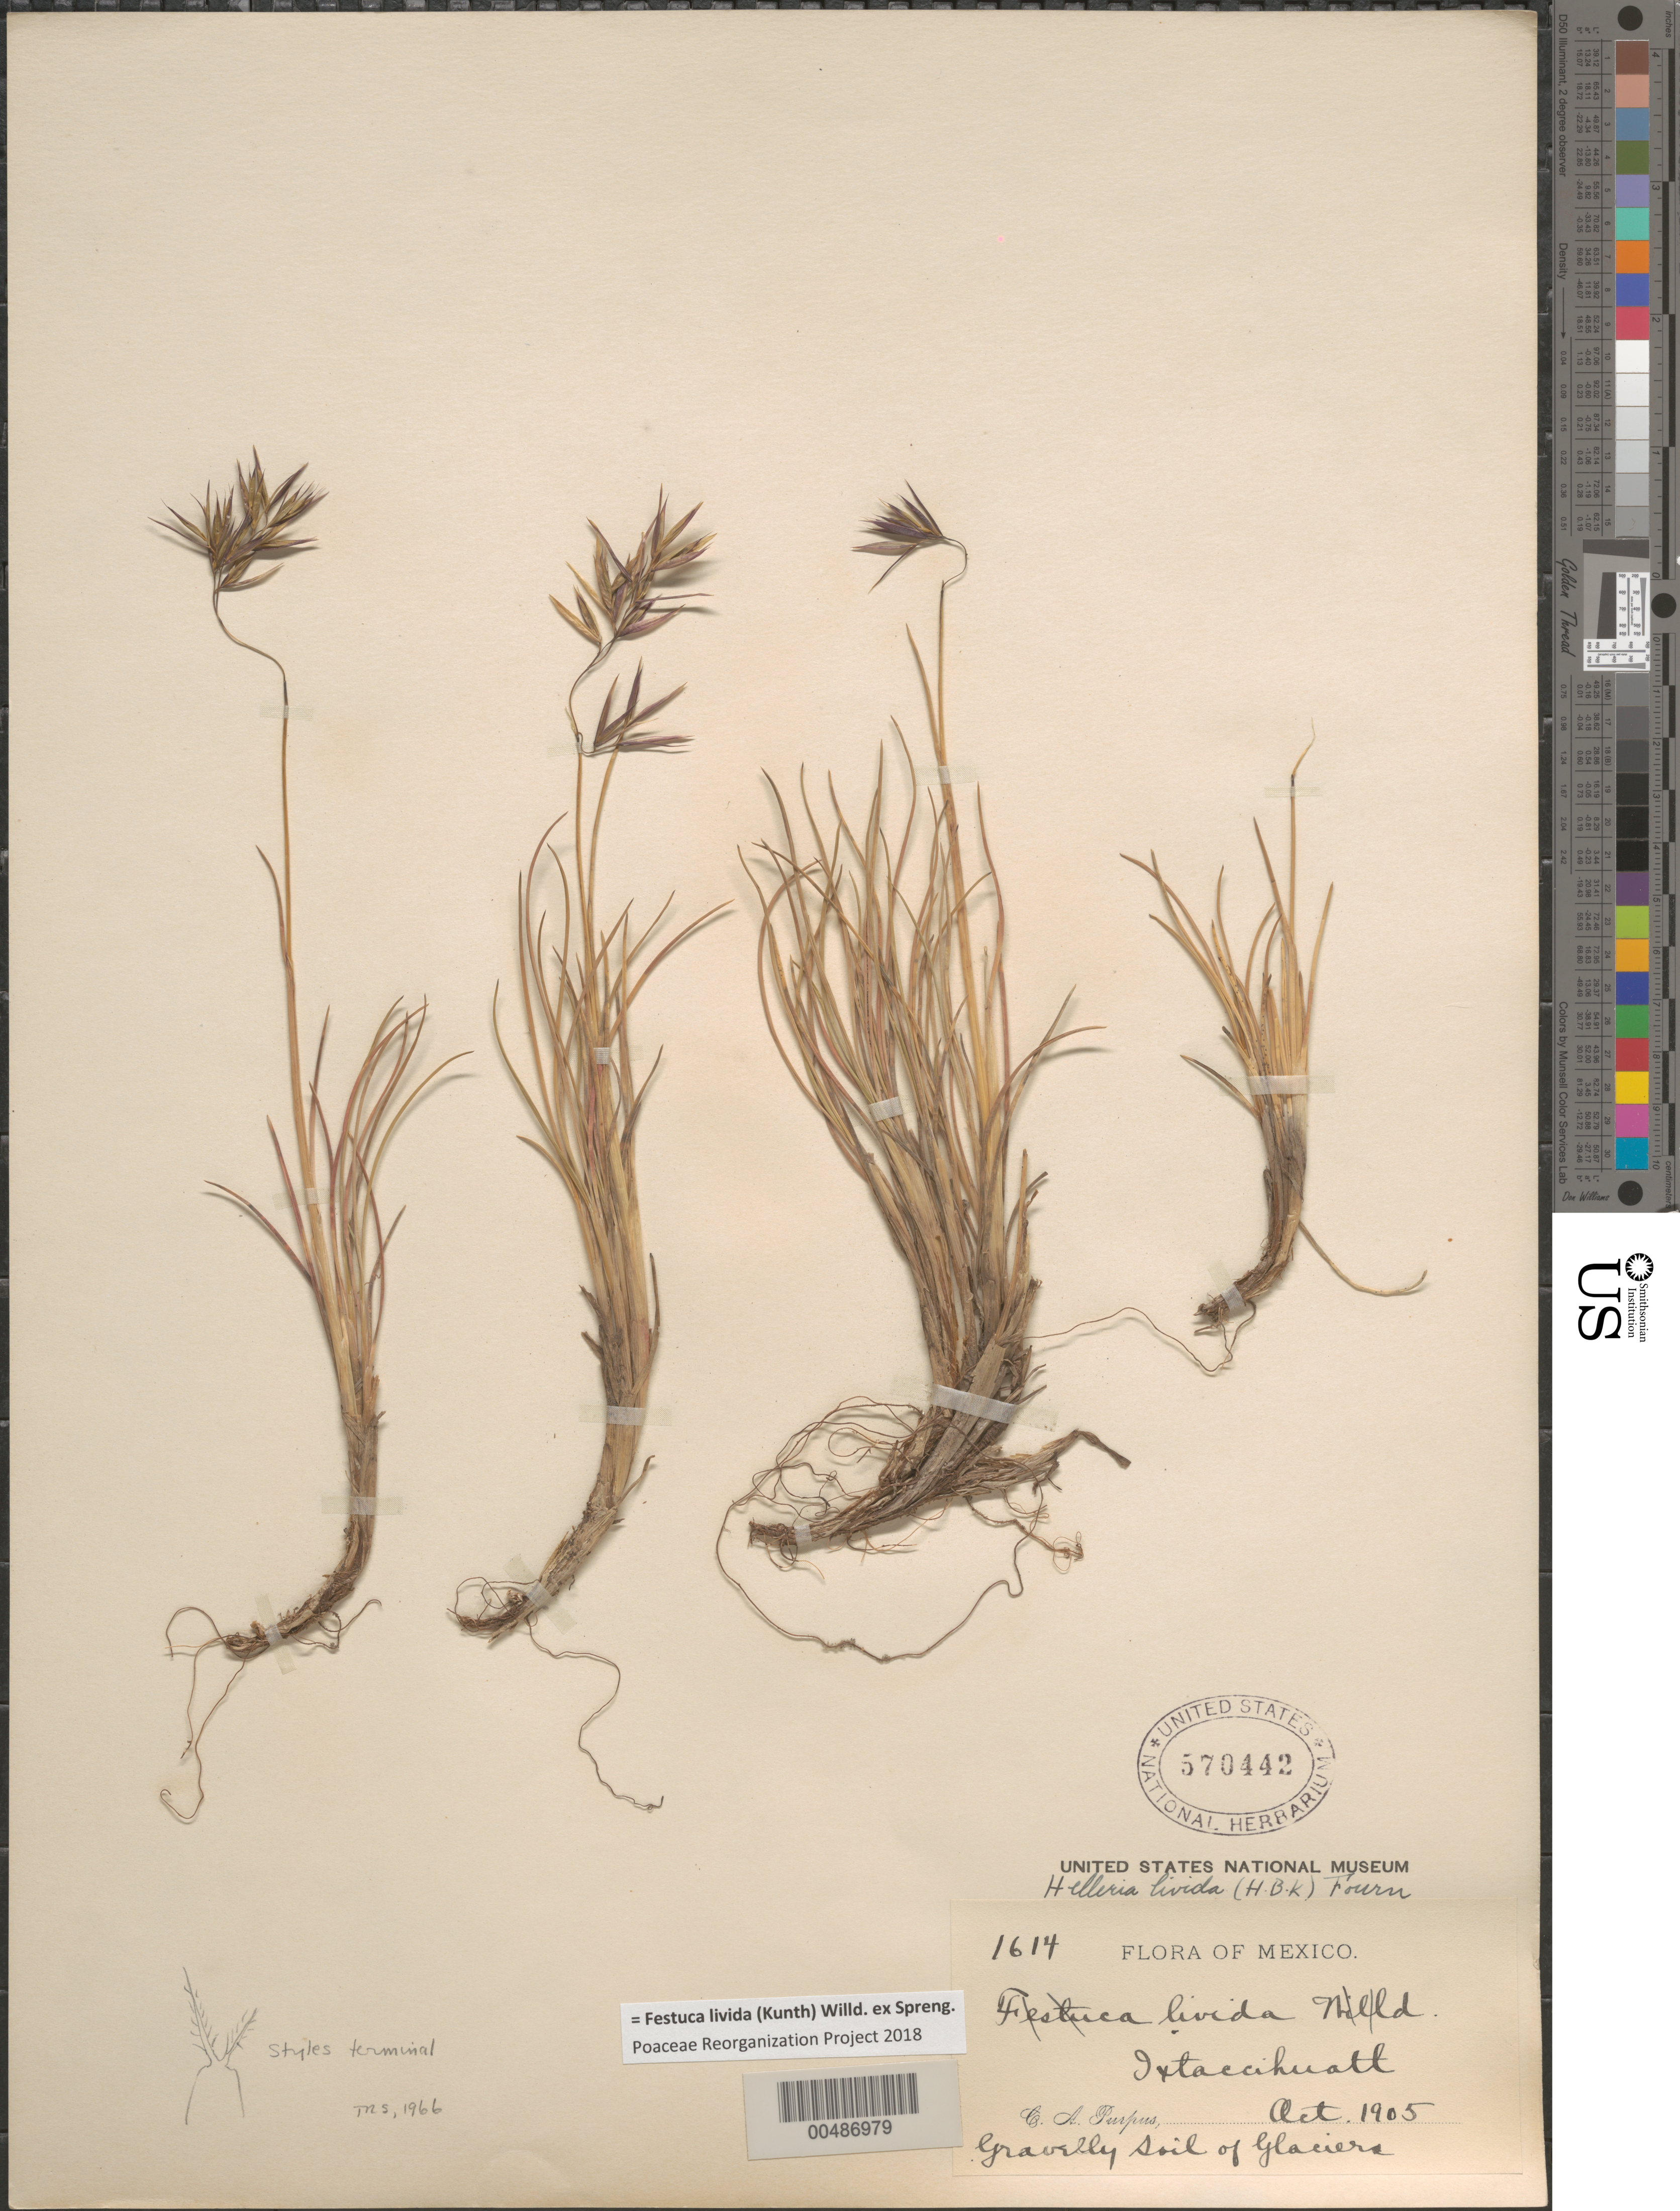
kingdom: Plantae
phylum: Tracheophyta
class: Liliopsida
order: Poales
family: Poaceae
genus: Festuca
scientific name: Festuca livida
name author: (Kunth) Willd.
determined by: Poaceae Reorganization Project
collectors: C. A. Purpus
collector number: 1614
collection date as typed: Oct 1905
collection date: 1905-10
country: Mexico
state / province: Morelos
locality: Ixtaccihuatl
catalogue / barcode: US 570442